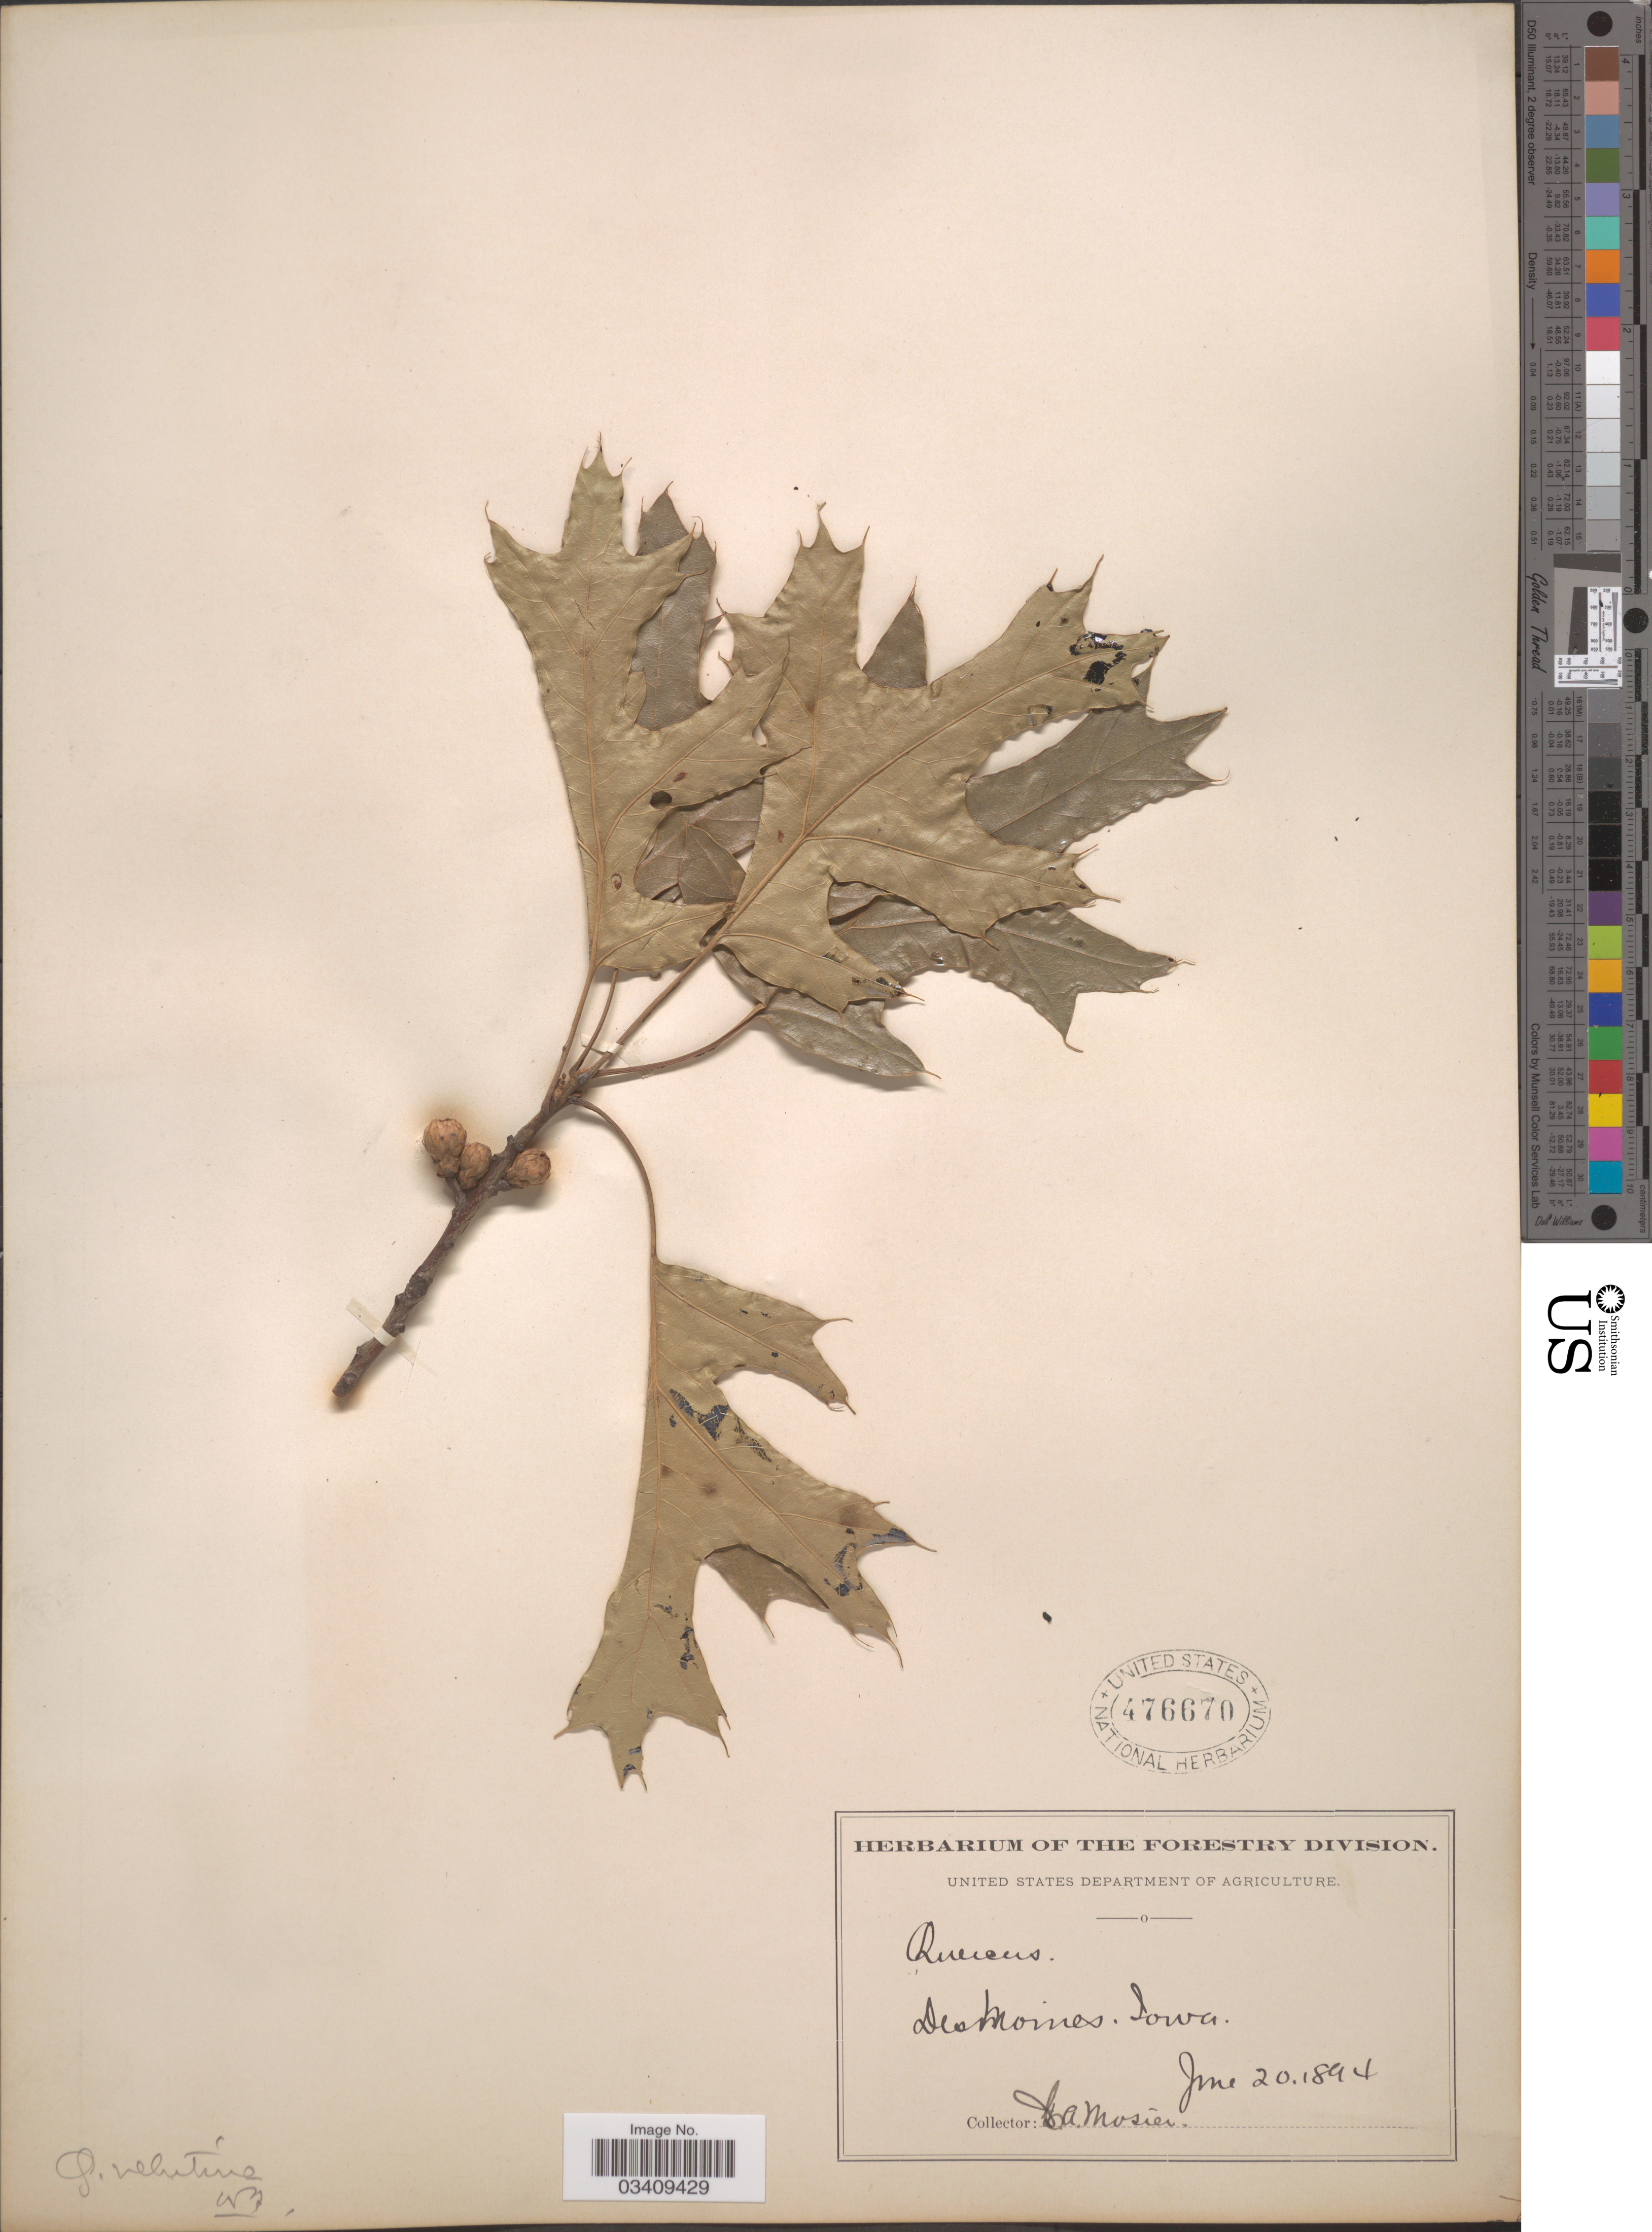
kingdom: Plantae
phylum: Tracheophyta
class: Magnoliopsida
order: Fagales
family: Fagaceae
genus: Quercus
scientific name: Quercus velutina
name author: Lam.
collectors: C. A. Mosier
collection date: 1894-06-20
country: United States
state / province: Iowa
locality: Des Moines.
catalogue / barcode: US 476670